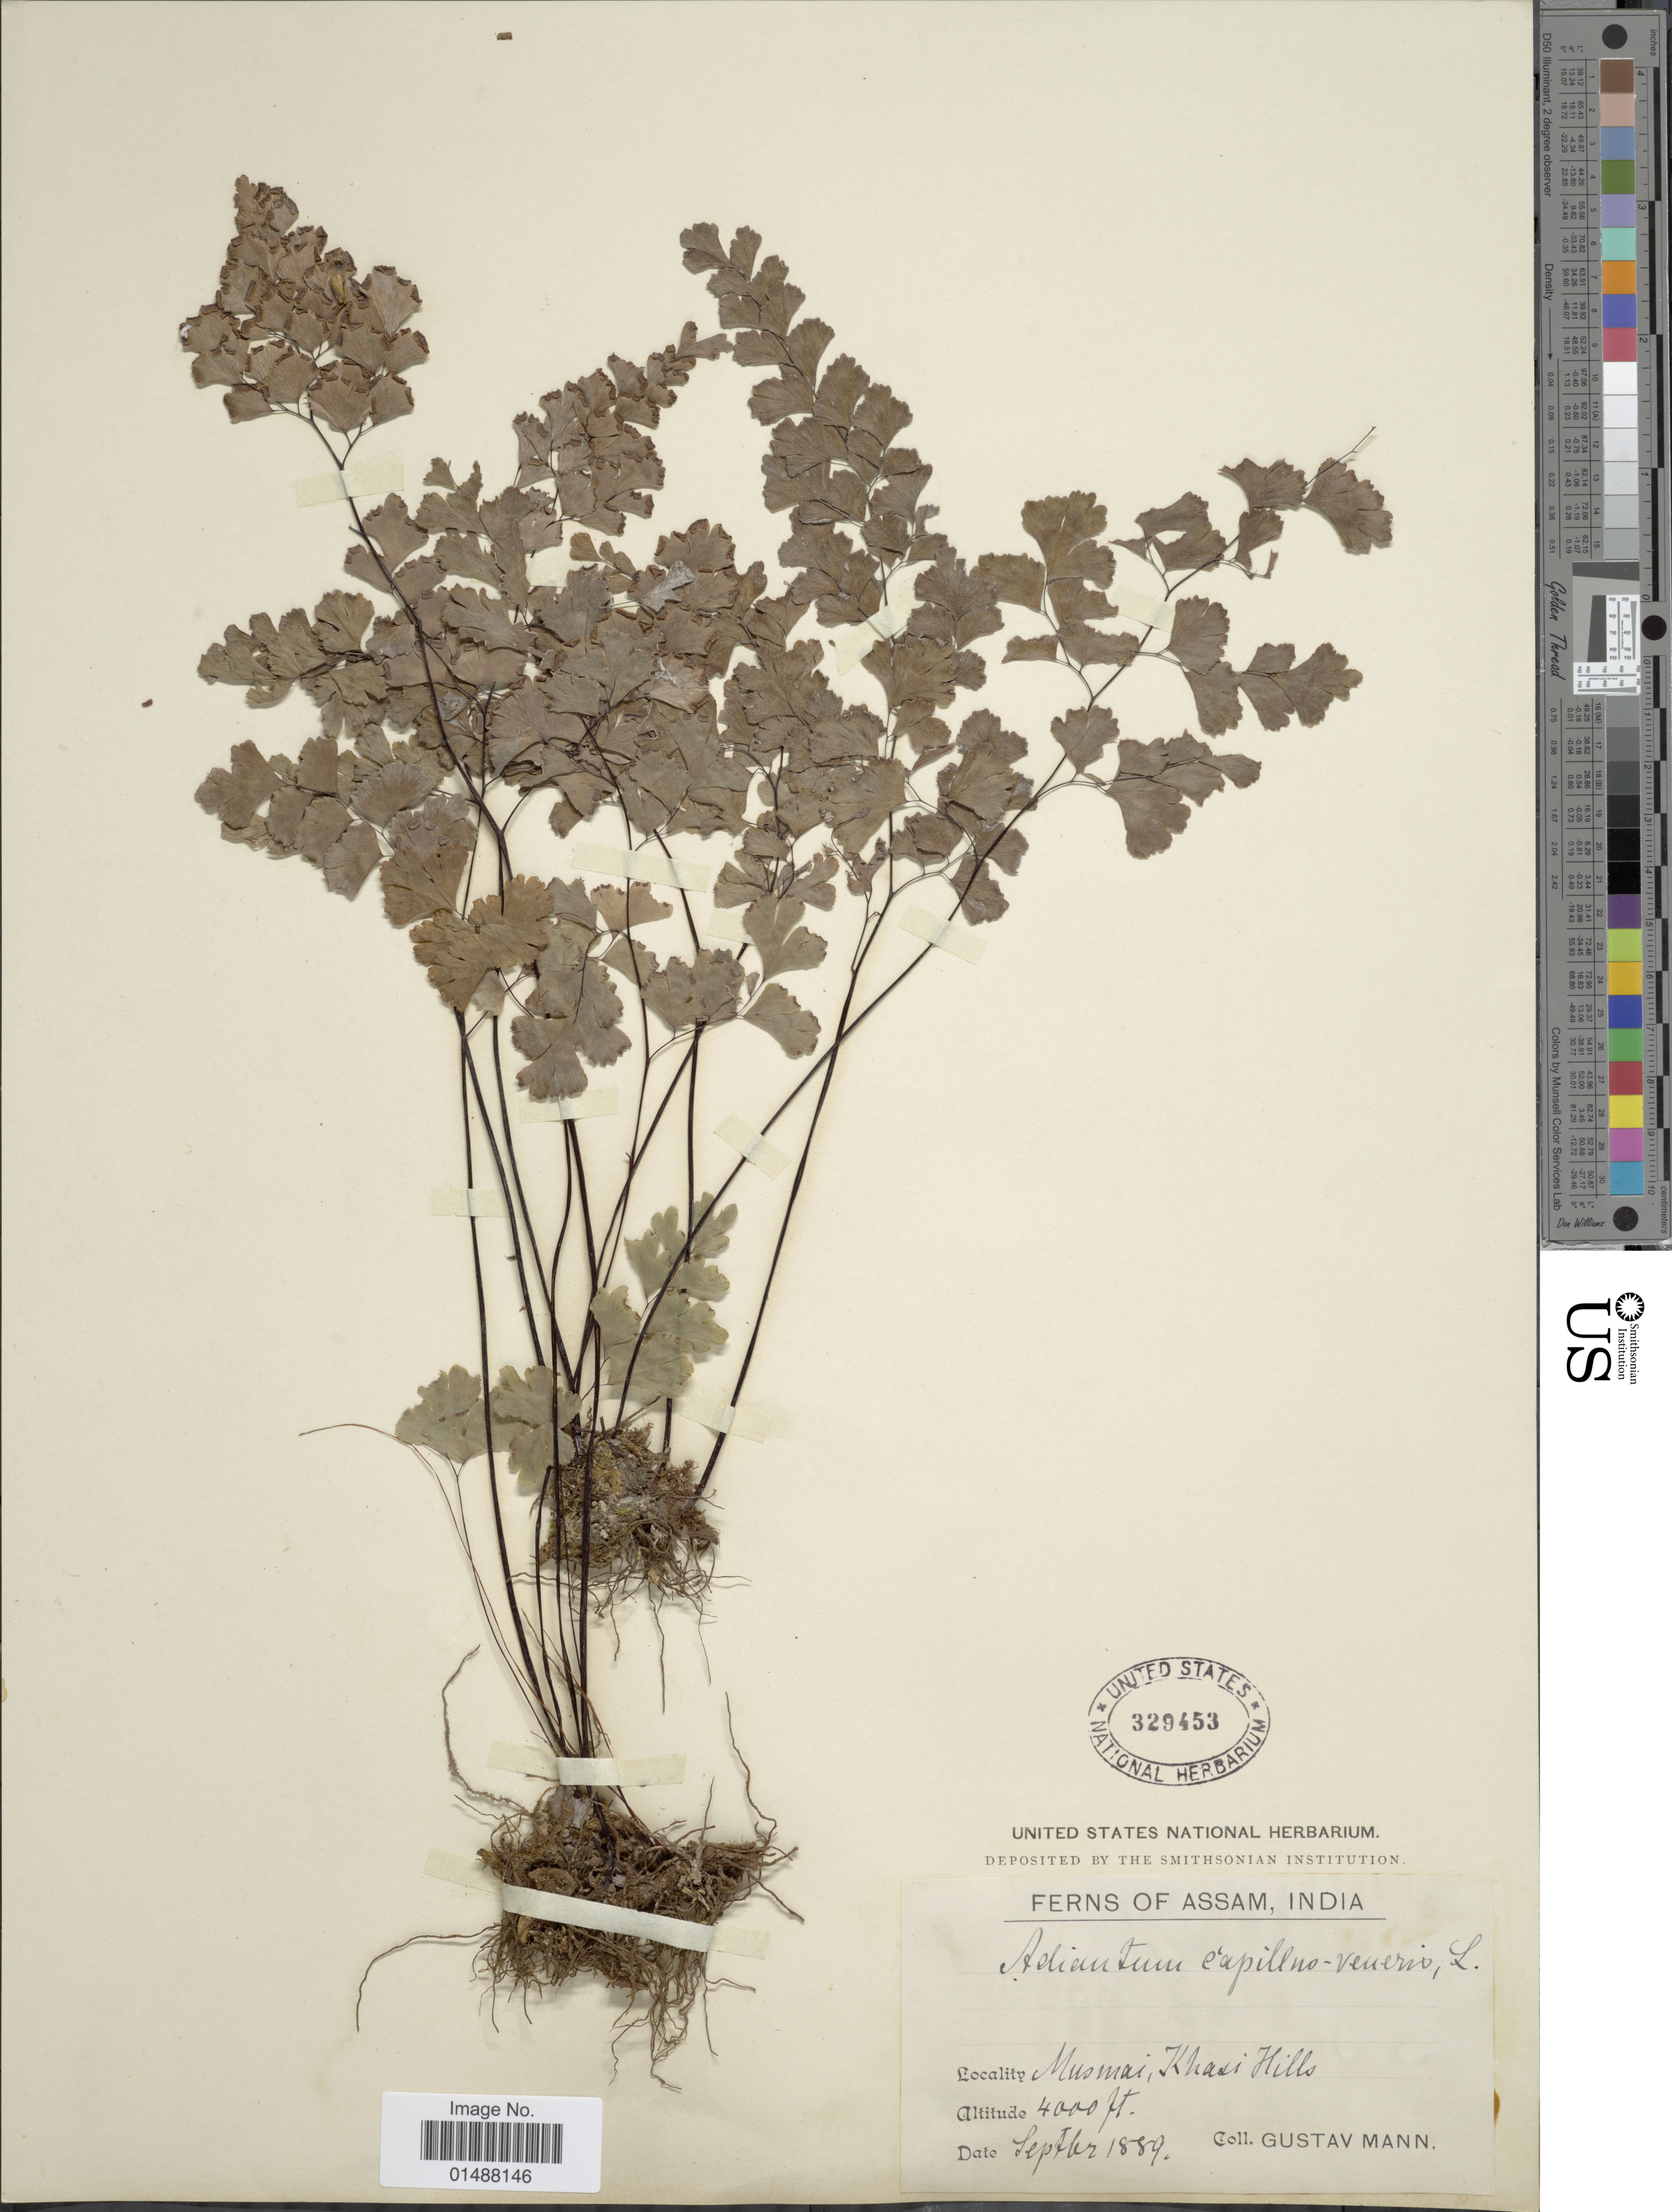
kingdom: Plantae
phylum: Tracheophyta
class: Polypodiopsida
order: Polypodiales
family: Pteridaceae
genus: Adiantum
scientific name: Adiantum capillus-veneris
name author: L.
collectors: G. Mann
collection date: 1889-09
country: India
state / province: Meghalaya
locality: Musmai, Khasi Hills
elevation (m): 1219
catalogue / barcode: US 329453